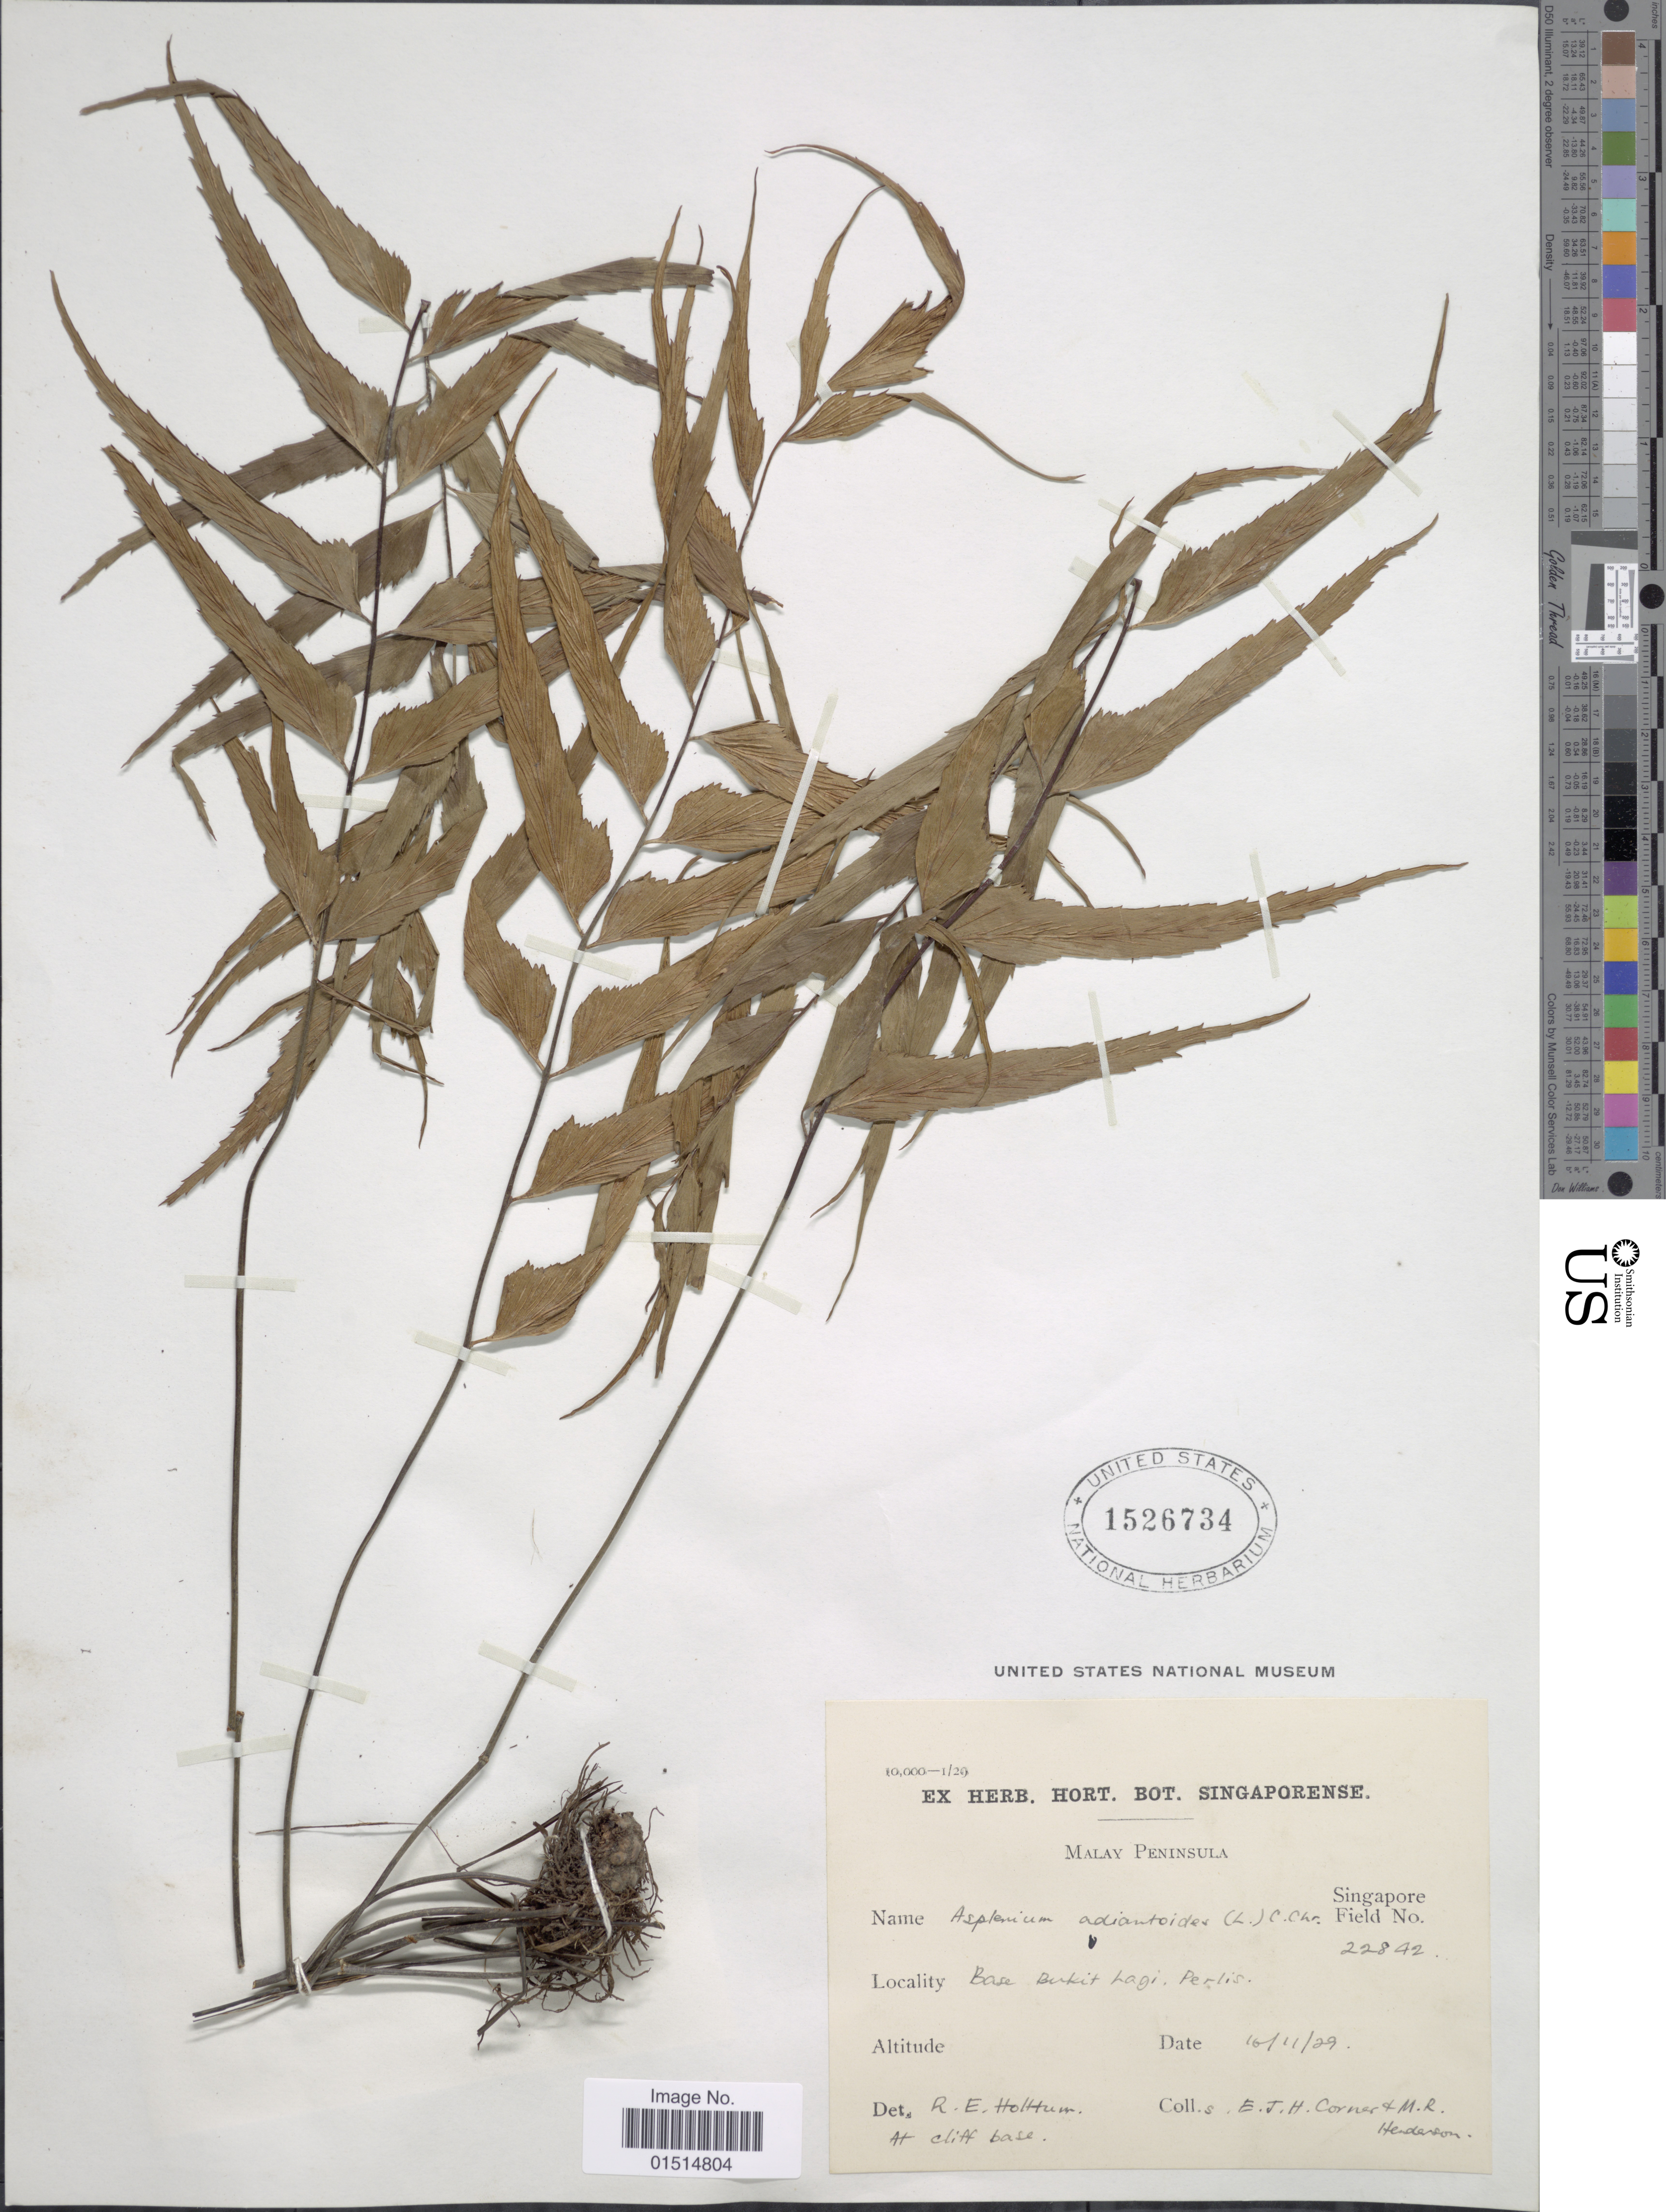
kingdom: Plantae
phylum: Tracheophyta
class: Polypodiopsida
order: Polypodiales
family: Aspleniaceae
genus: Asplenium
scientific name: Asplenium falcatum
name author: Lam.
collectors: E. Corner & M. Henderson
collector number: Singapore Field 22842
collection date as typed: Transcribed d/m/y: 16/11/29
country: Singapore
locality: Malay Peninsula, Base Burkit Lagi, perlis [interpreted]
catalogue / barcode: US 1526734